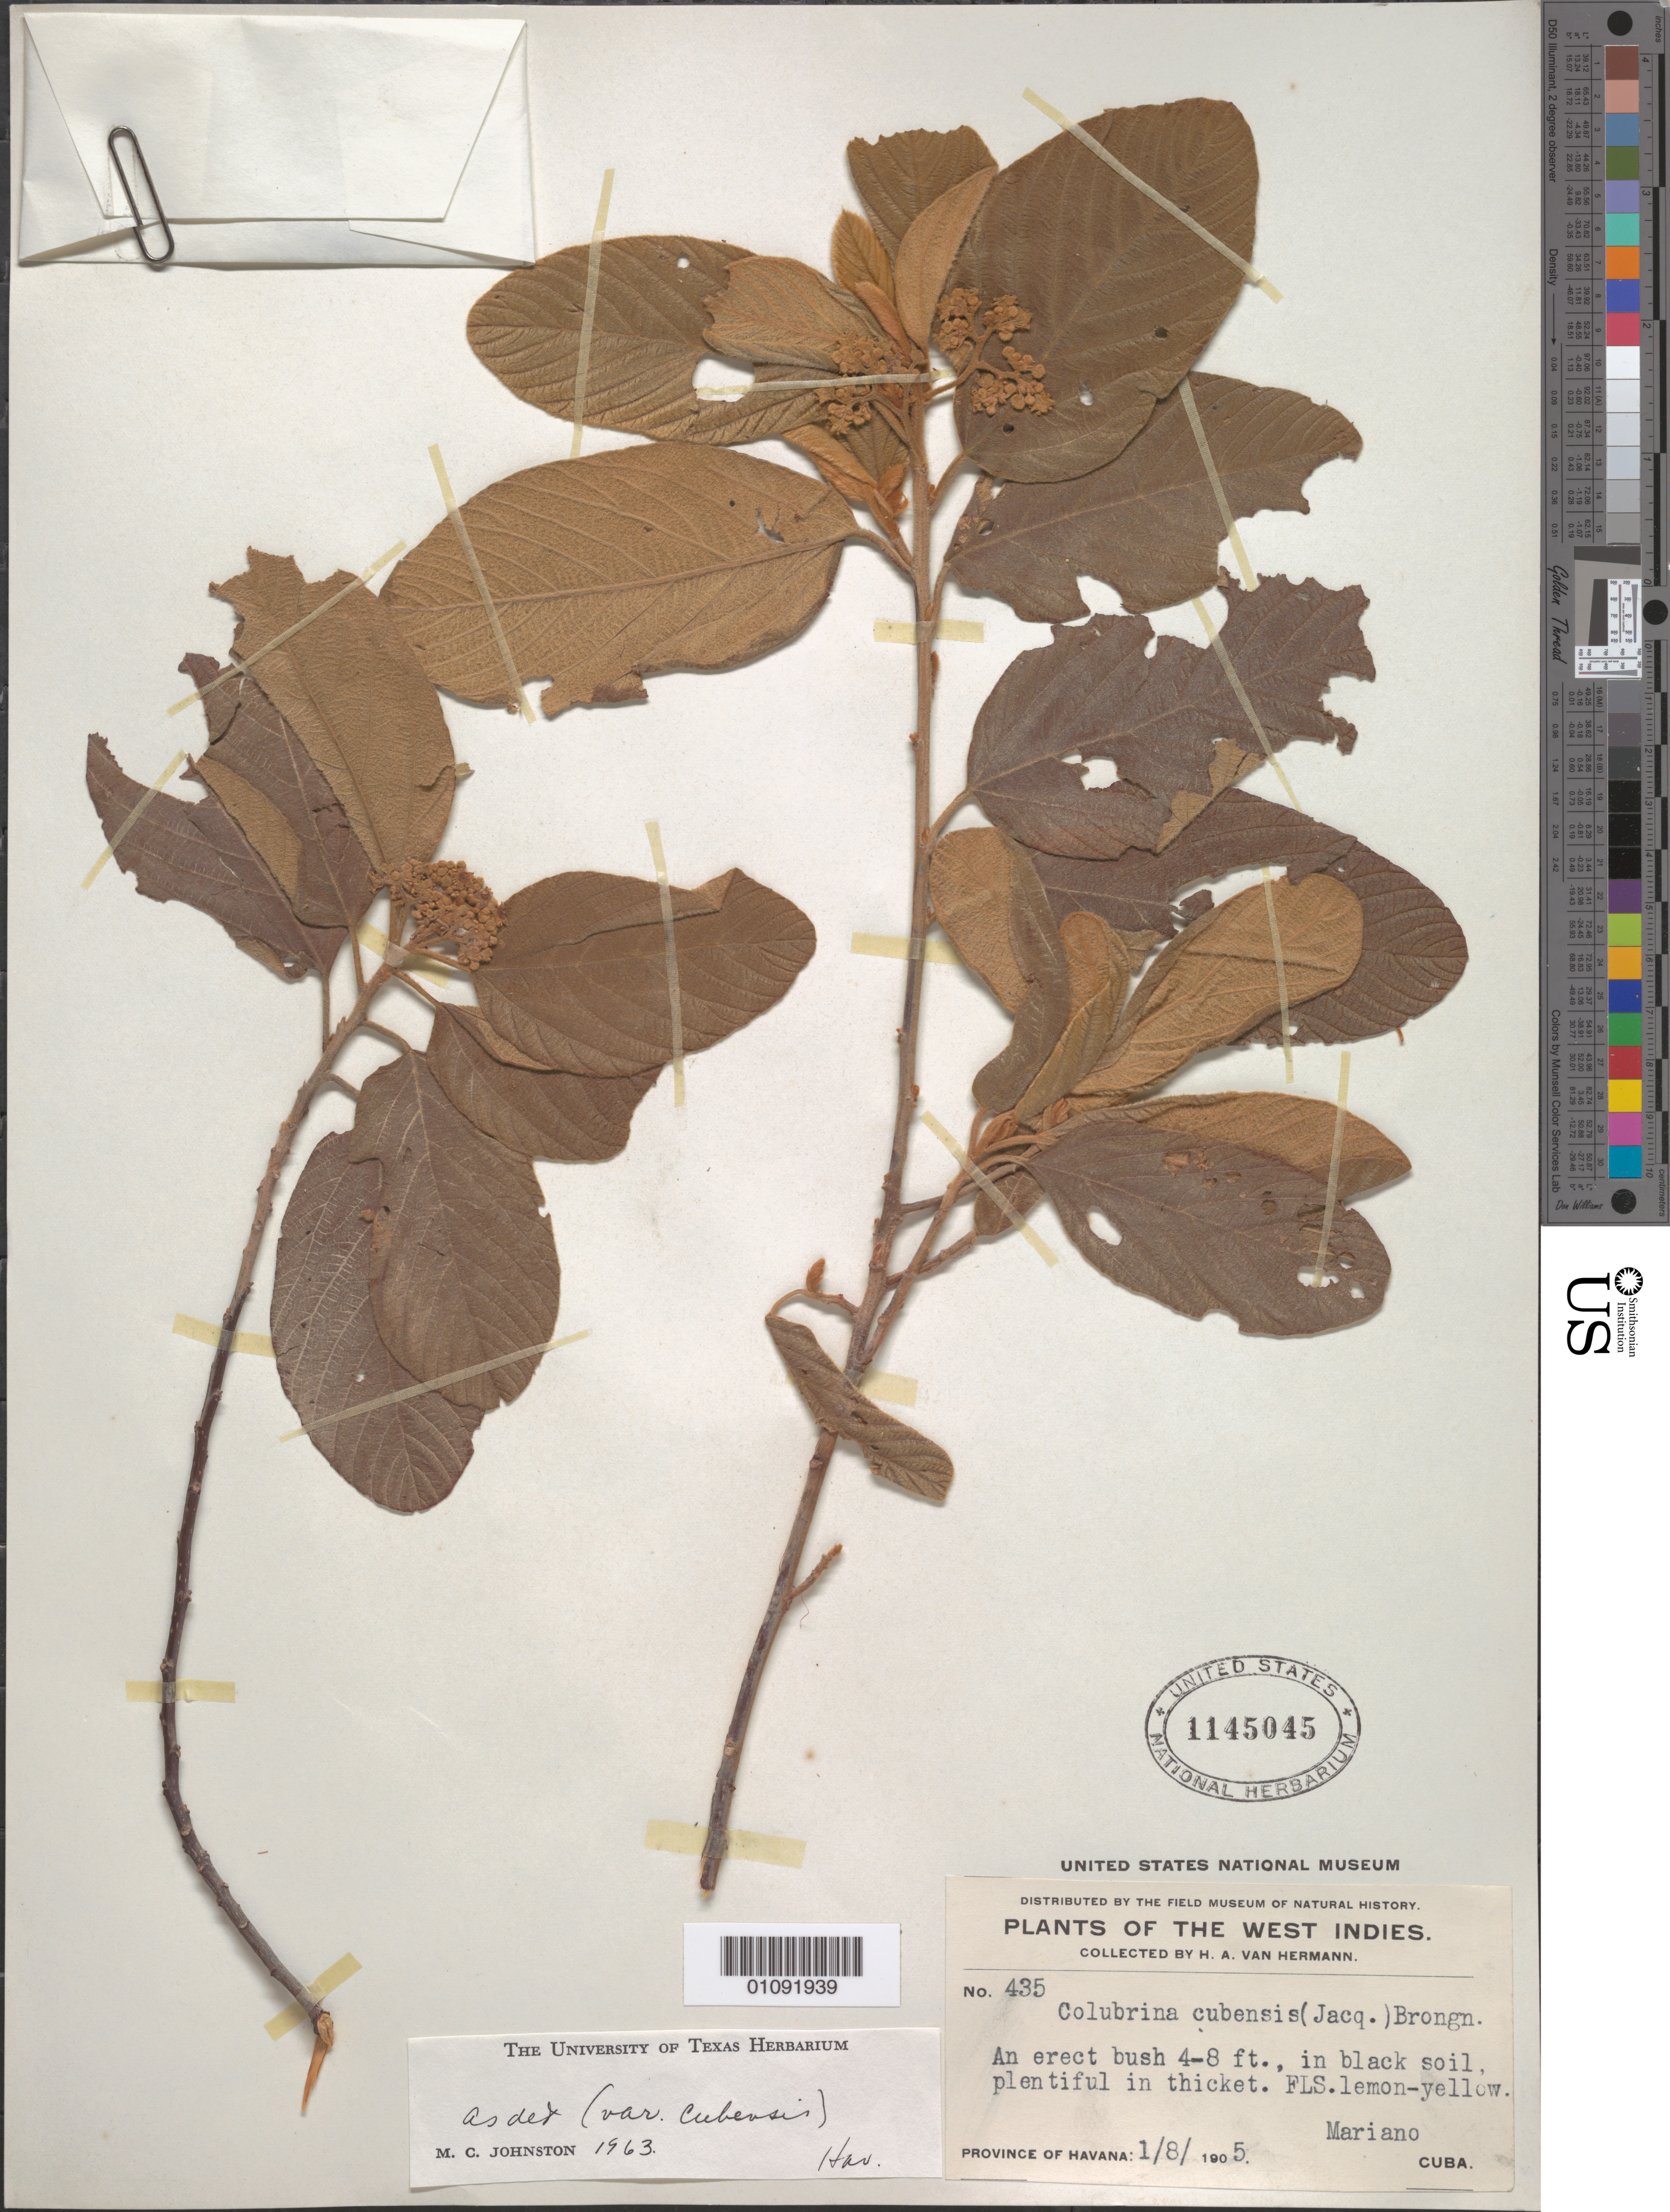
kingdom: Plantae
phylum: Tracheophyta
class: Magnoliopsida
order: Rosales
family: Rhamnaceae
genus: Colubrina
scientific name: Colubrina cubensis var. cubensis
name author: (Jacq.) Brongn.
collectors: H. A. Van Hermann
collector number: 435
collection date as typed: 08 Jan 1905 or 01 Aug 1905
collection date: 1905-01-08 or 1905-08-01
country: Cuba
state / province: La Habana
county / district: Municipio Playa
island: Cuba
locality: Marianao (near)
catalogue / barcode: US 1145045